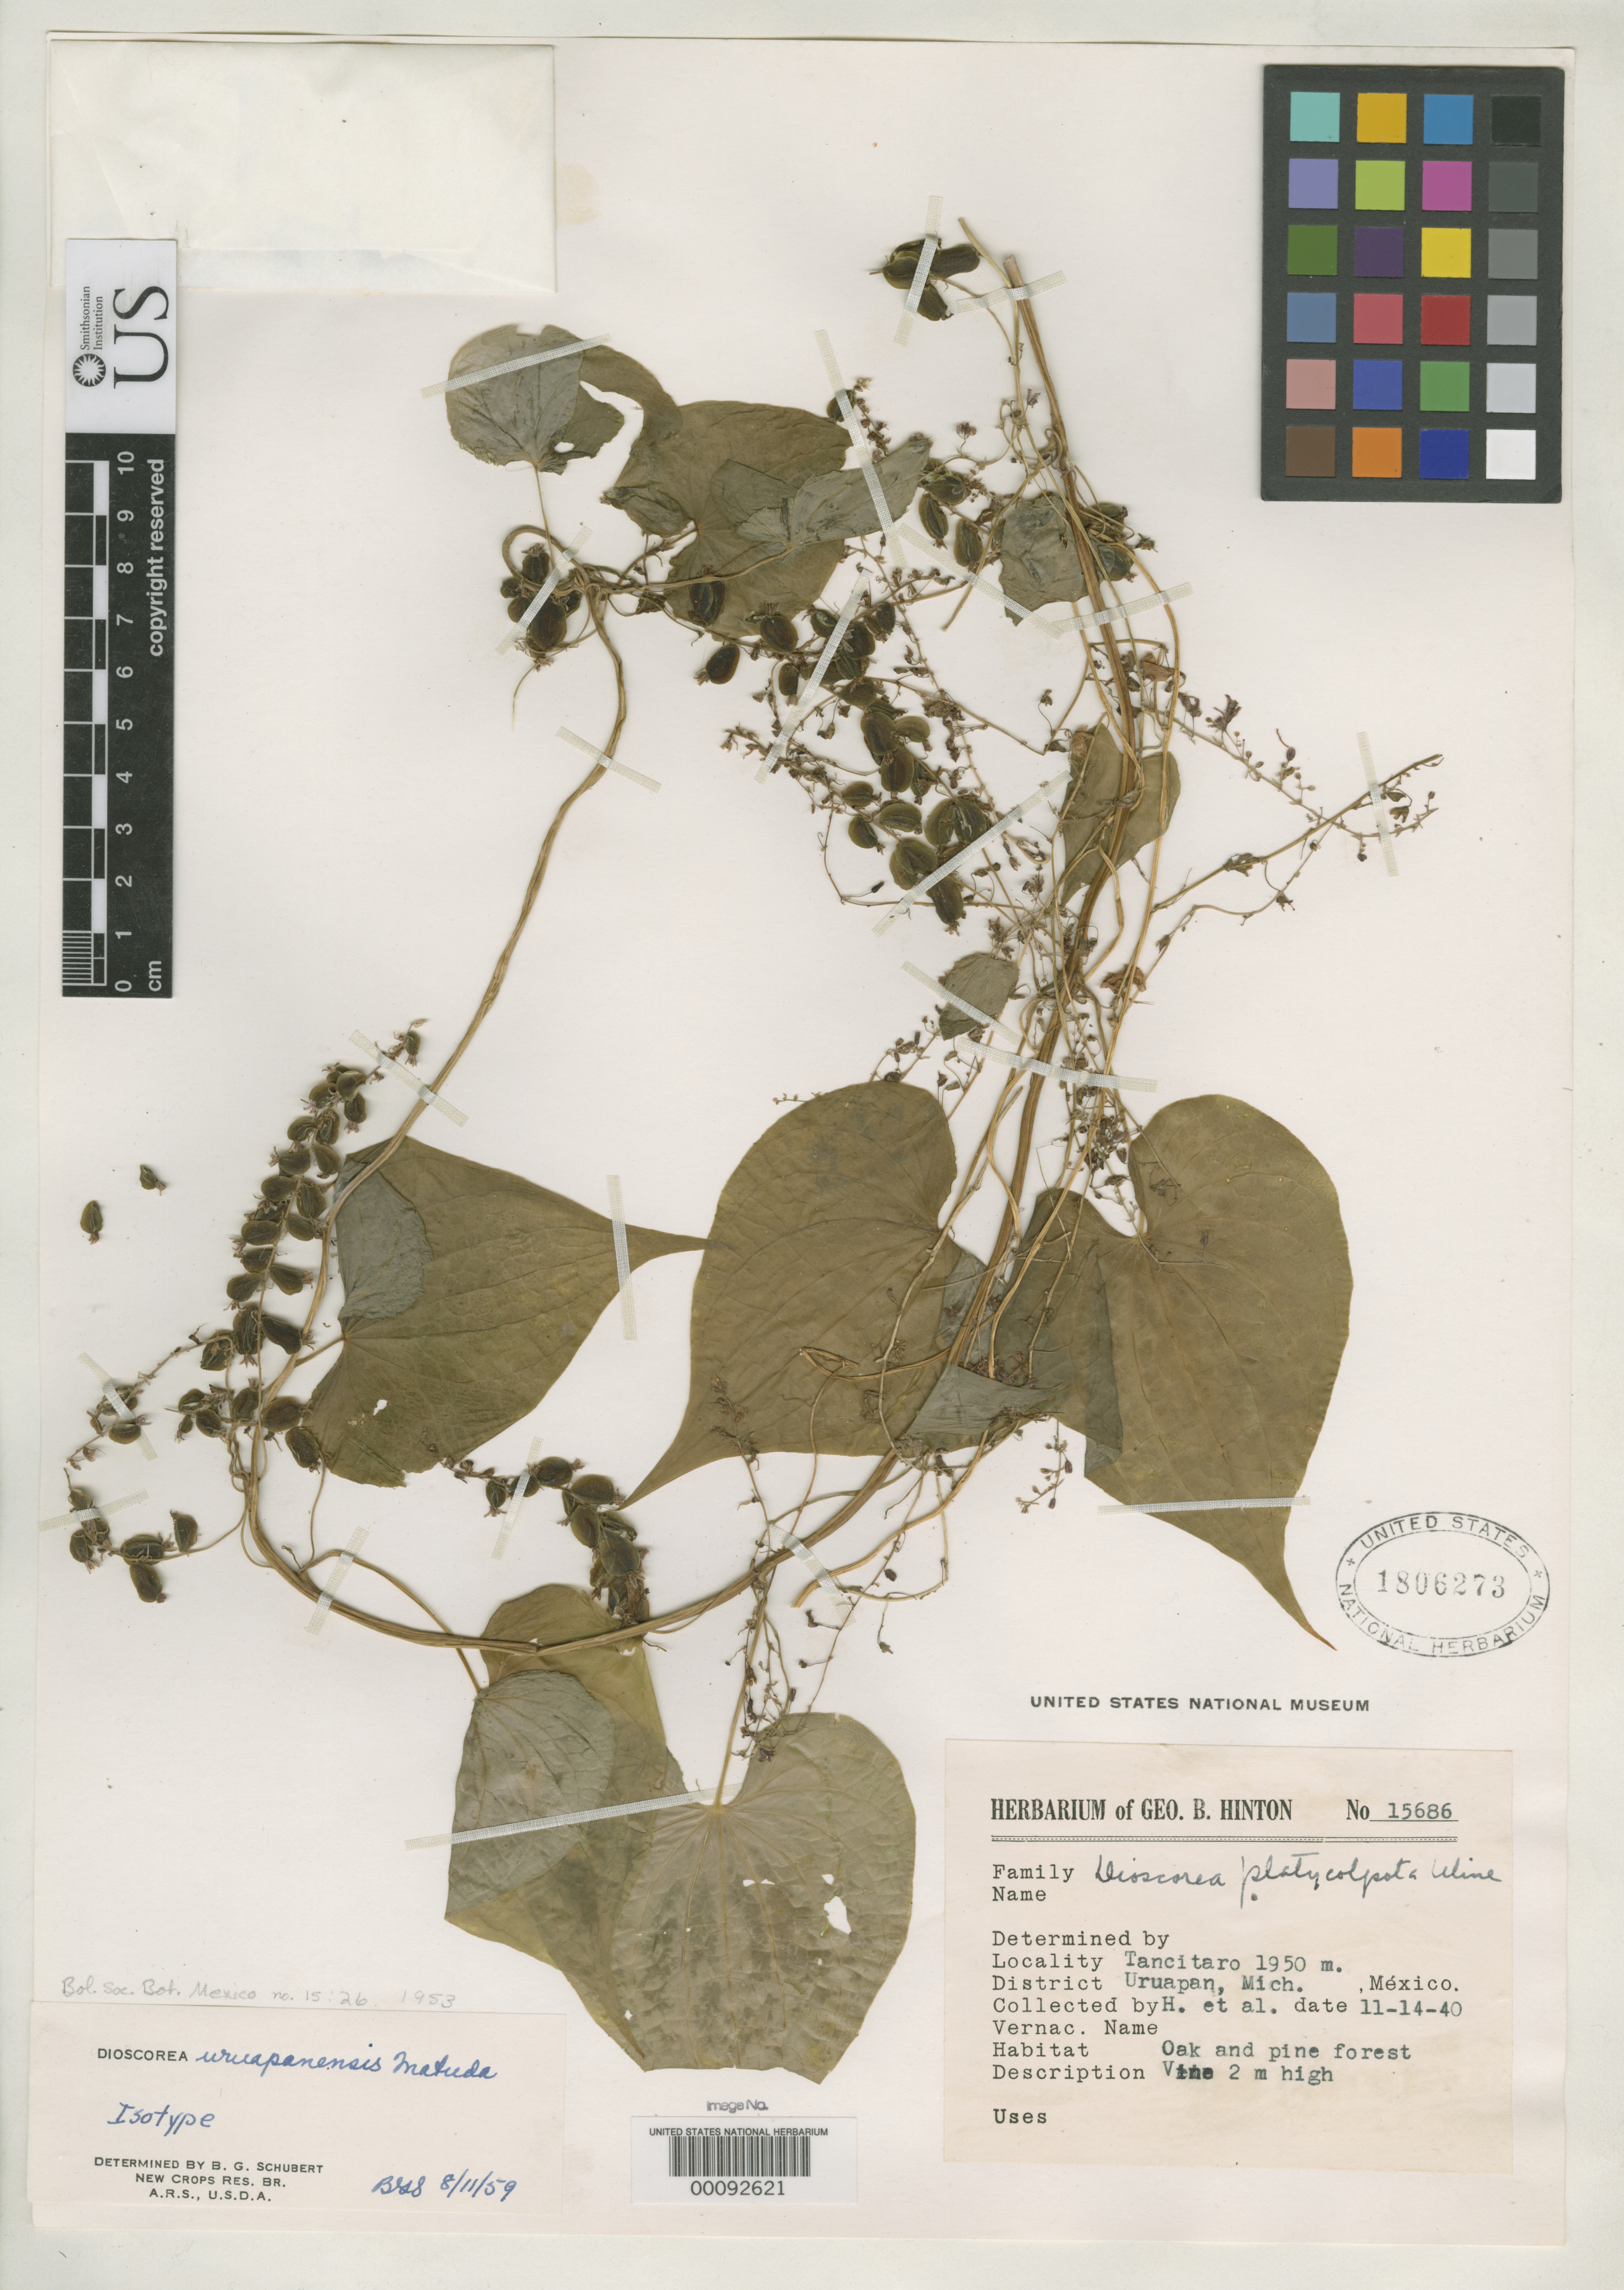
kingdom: Plantae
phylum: Tracheophyta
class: Liliopsida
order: Dioscoreales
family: Dioscoreaceae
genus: Dioscorea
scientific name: Dioscorea uruapanensis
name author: Matuda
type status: Isotype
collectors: G. B. Hinton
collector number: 15686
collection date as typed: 14 Sep 1940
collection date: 1940-09-14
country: Mexico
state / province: Michoacán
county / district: Uruapan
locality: Tancitaro.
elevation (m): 1950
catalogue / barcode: US 1806273